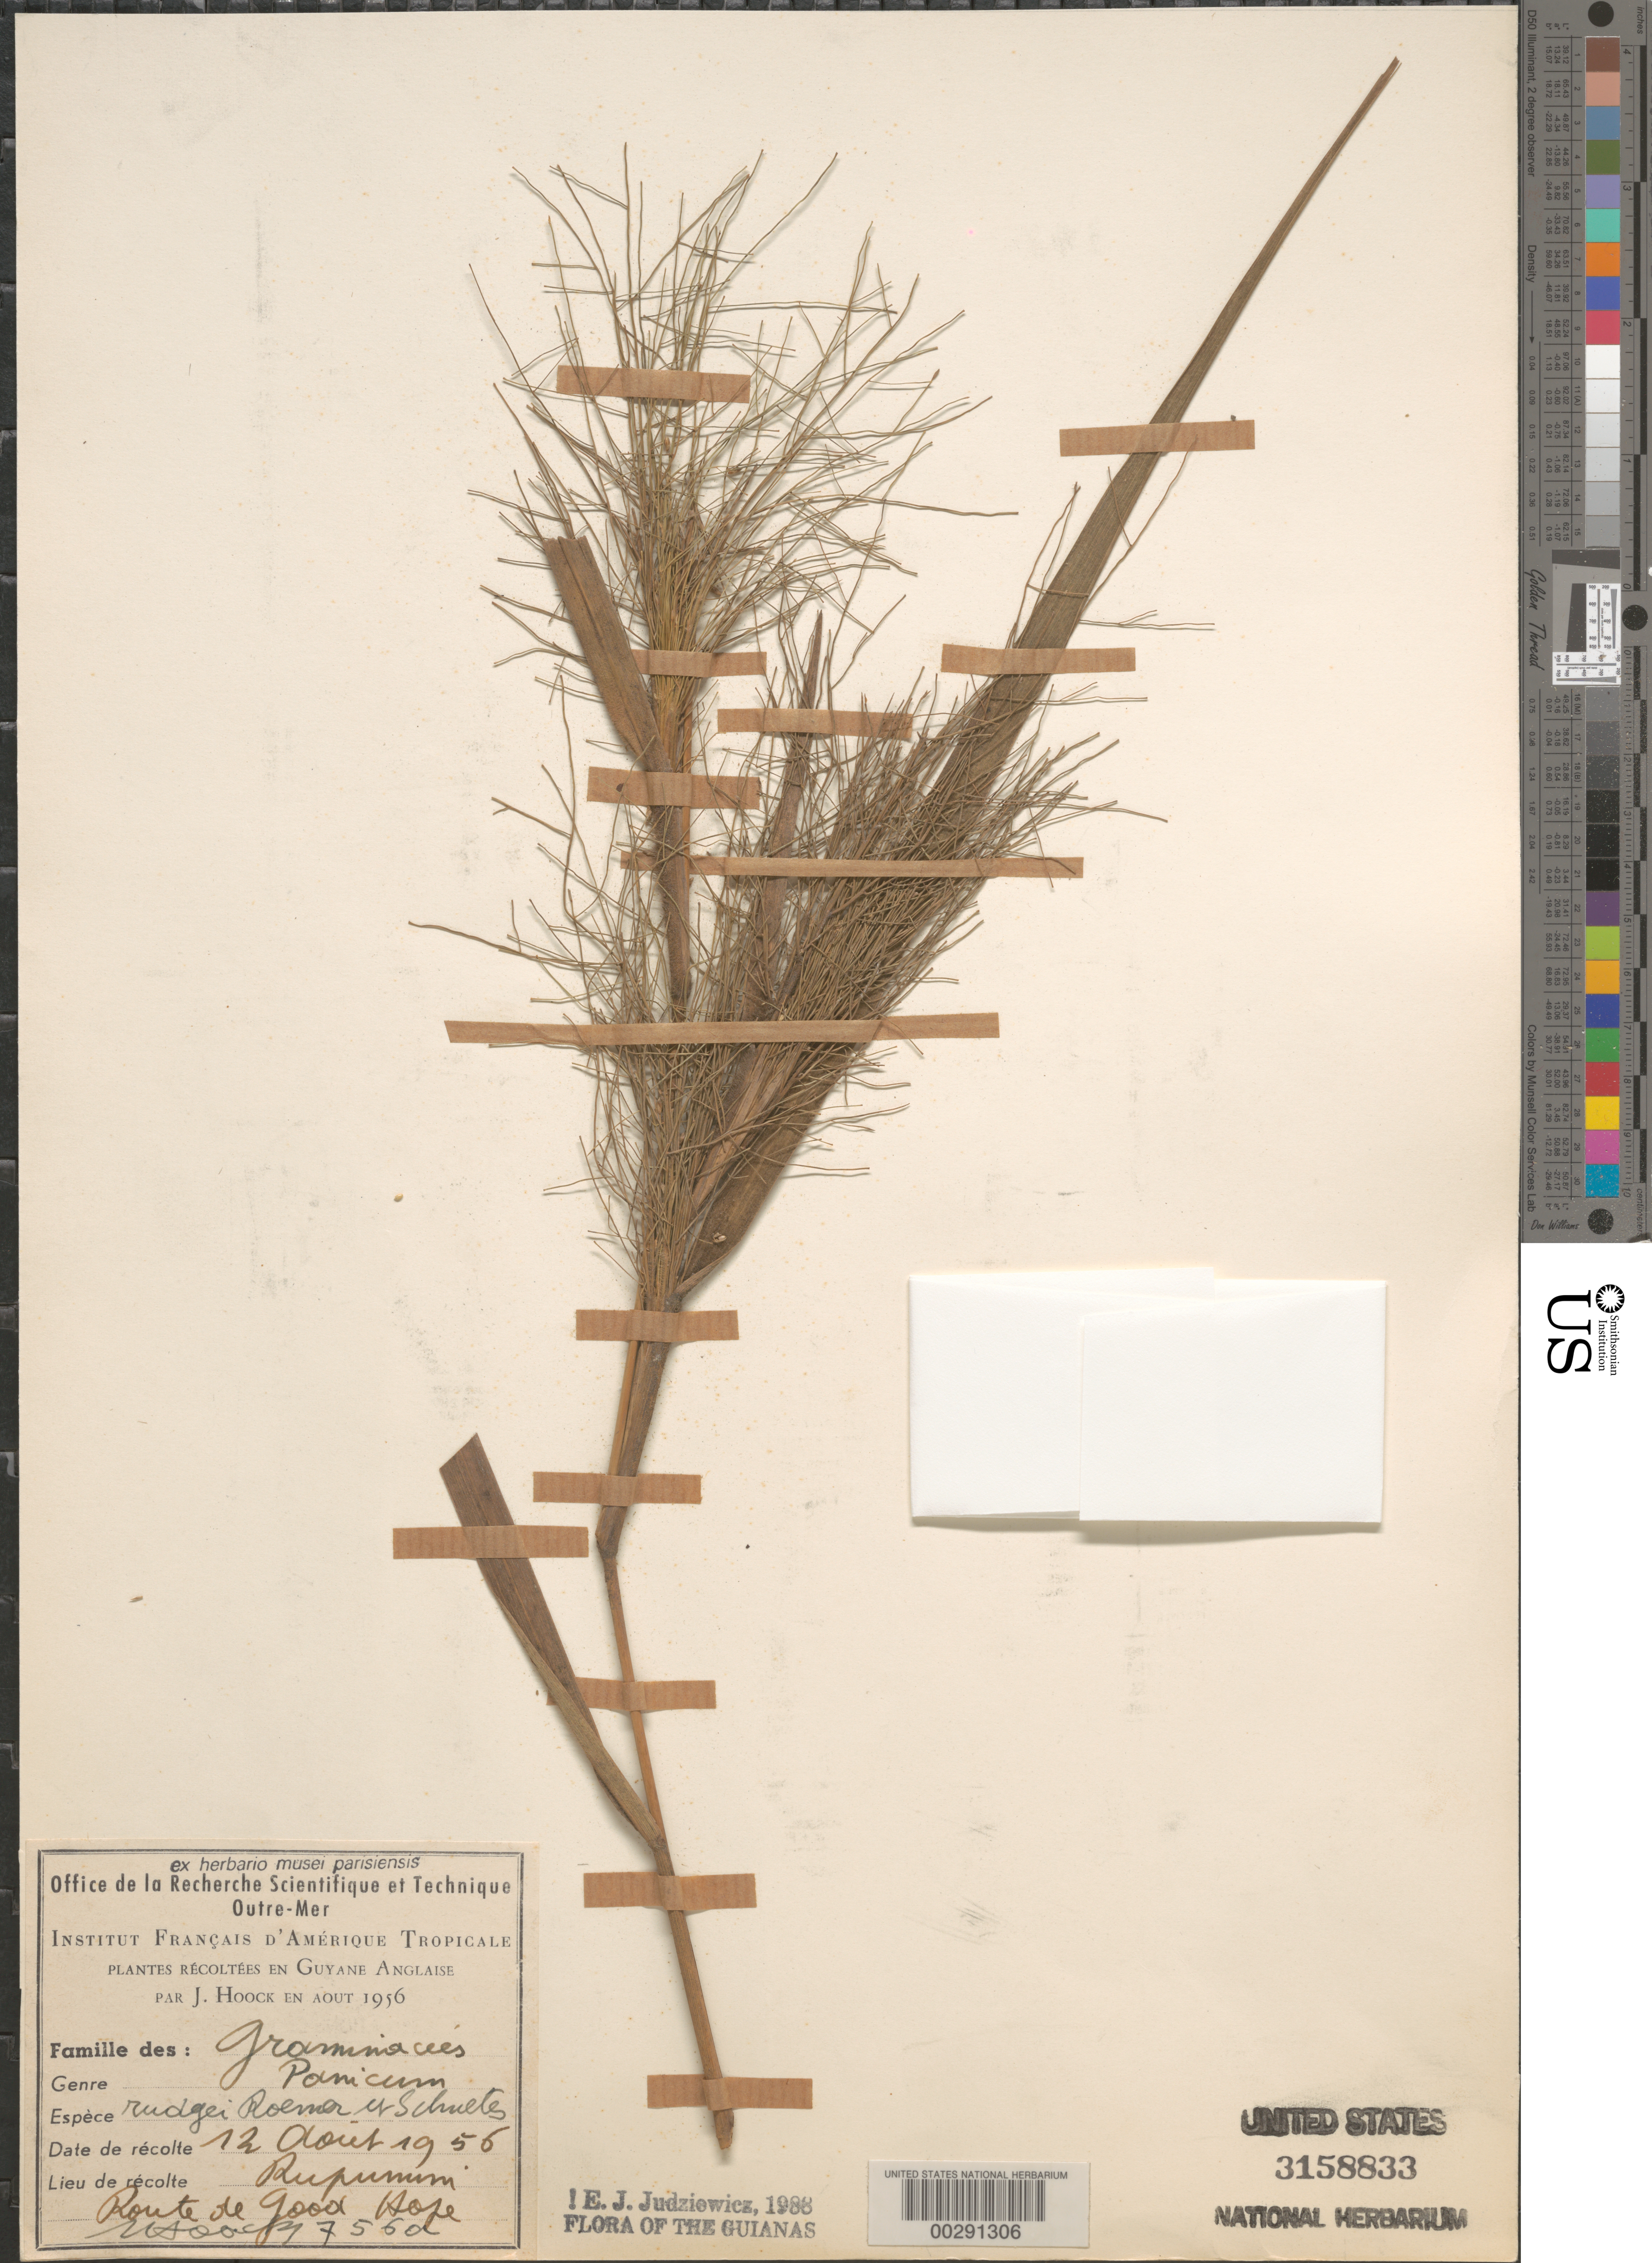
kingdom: Plantae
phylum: Tracheophyta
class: Liliopsida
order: Poales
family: Poaceae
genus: Panicum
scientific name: Panicum rudgei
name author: Roem. & Schult.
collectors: J. Hoock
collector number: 756a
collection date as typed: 12 Aug 1956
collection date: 1956-08-12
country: French Guiana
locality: Route of good hope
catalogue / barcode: US 3158833